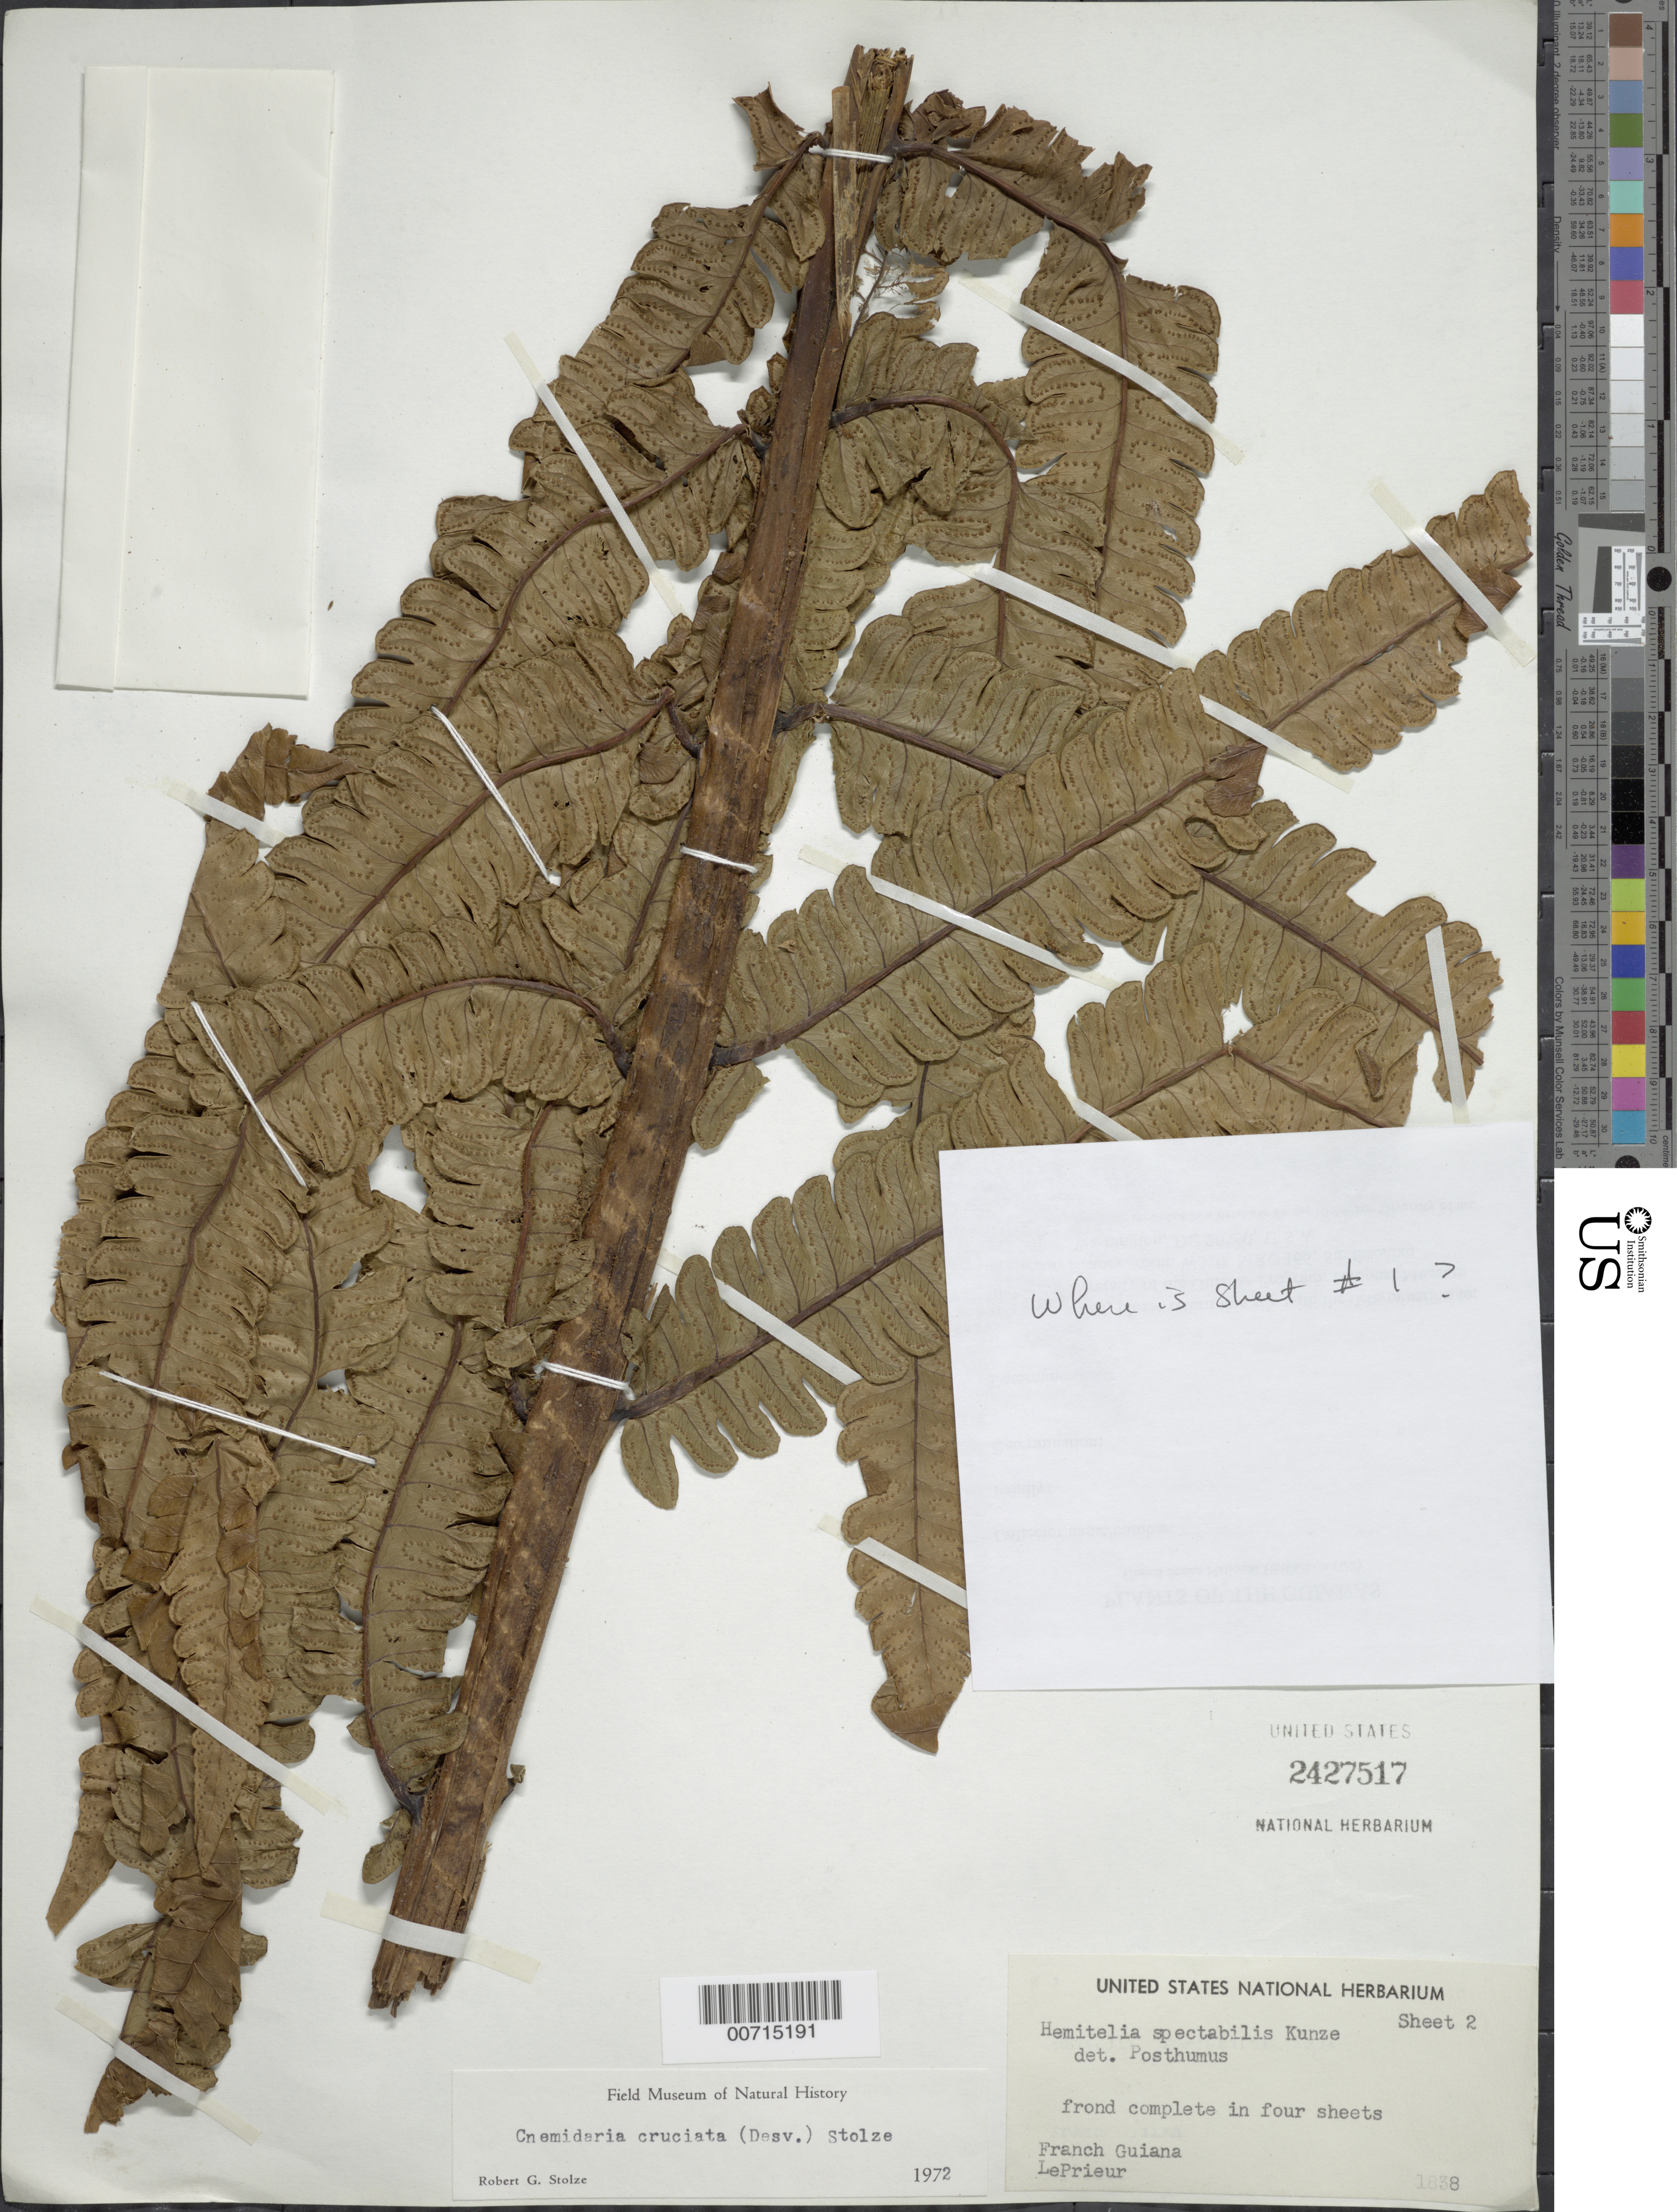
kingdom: Plantae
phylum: Tracheophyta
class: Polypodiopsida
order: Cyatheales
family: Cyatheaceae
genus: Cyathea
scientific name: Cyathea cruciata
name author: (Desv.) Lehnert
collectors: F. M. R. Leprieur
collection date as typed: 1838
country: French Guiana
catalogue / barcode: US 2427517